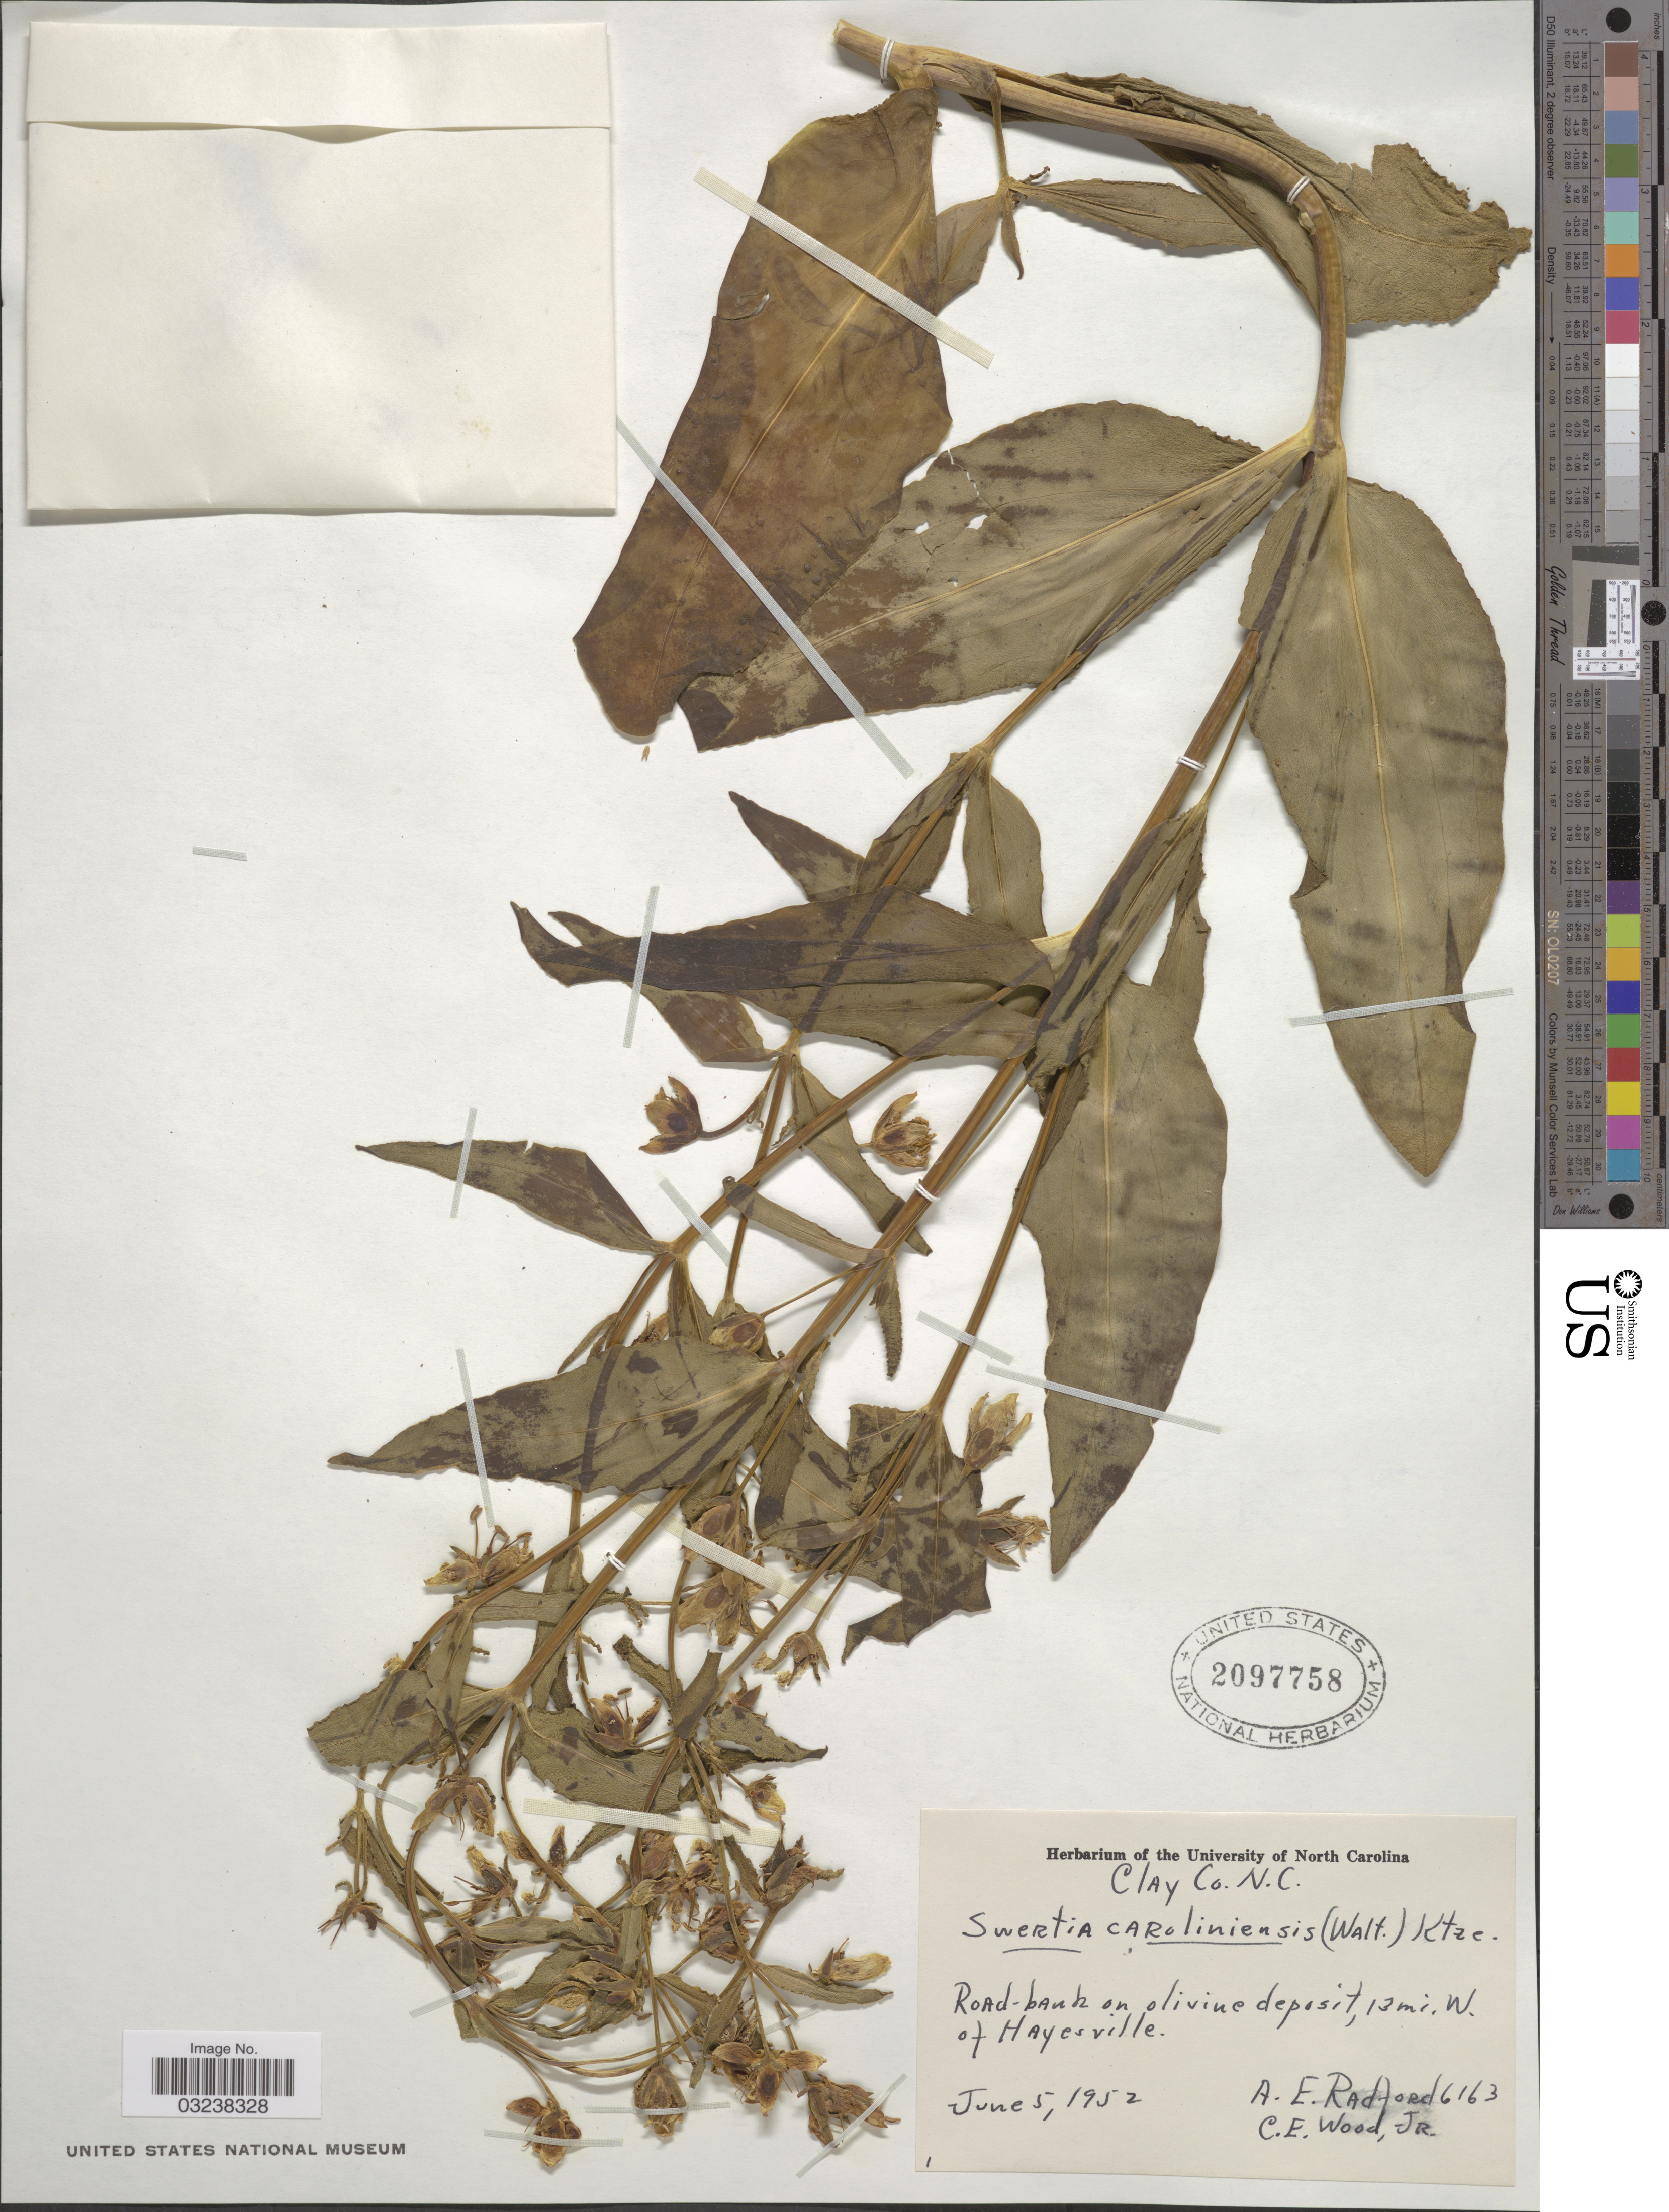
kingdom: Plantae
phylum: Tracheophyta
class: Magnoliopsida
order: Gentianales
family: Gentianaceae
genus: Swertia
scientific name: Swertia caroliniensis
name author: (Walter) Kuntze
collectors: A. E. Radford & C. Wood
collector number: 6163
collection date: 1952-06-05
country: United States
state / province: North Carolina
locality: Clay Co. N. C. Road-bank on olivine deposit, 13 mi. W. of Hayesville.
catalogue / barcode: US 2097758